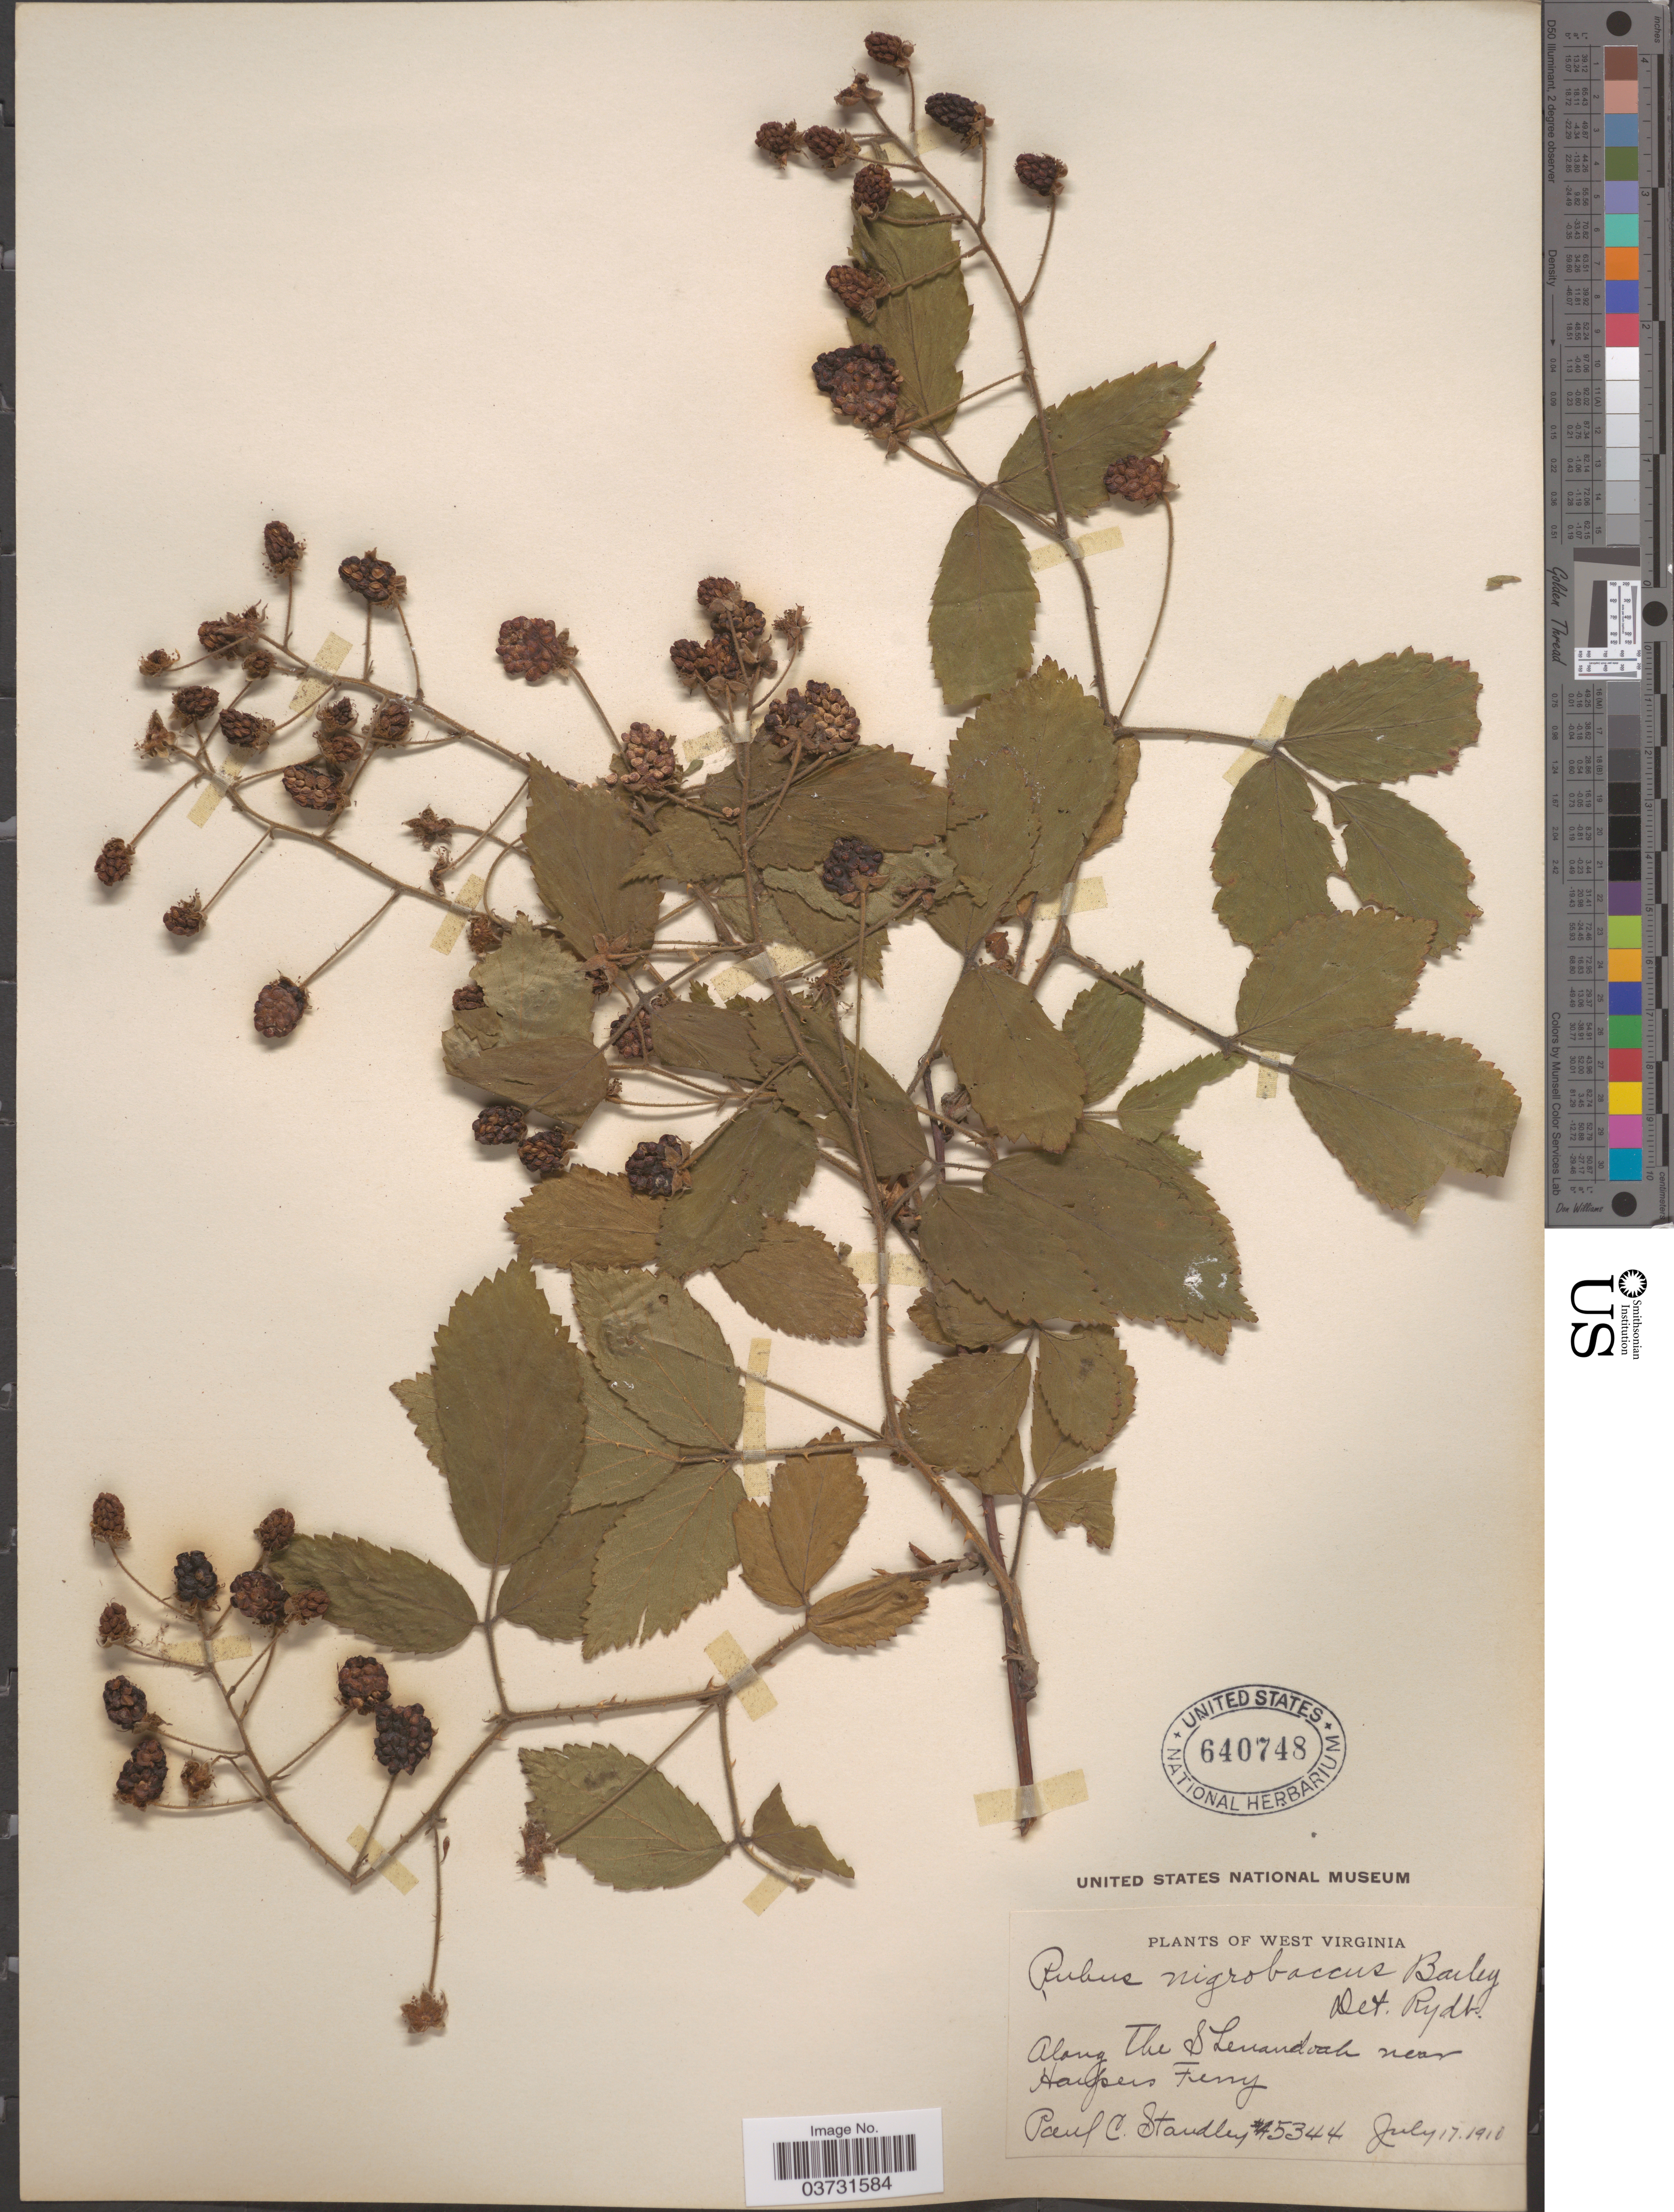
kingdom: Plantae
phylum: Tracheophyta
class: Magnoliopsida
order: Rosales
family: Rosaceae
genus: Rubus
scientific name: Rubus nigrobaccus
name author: L.H. Bailey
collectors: P. C. Standley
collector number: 5344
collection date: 1910-07-17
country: United States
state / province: West Virginia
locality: Along the Shenandoah near Harpers Ferry.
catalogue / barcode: US 640748